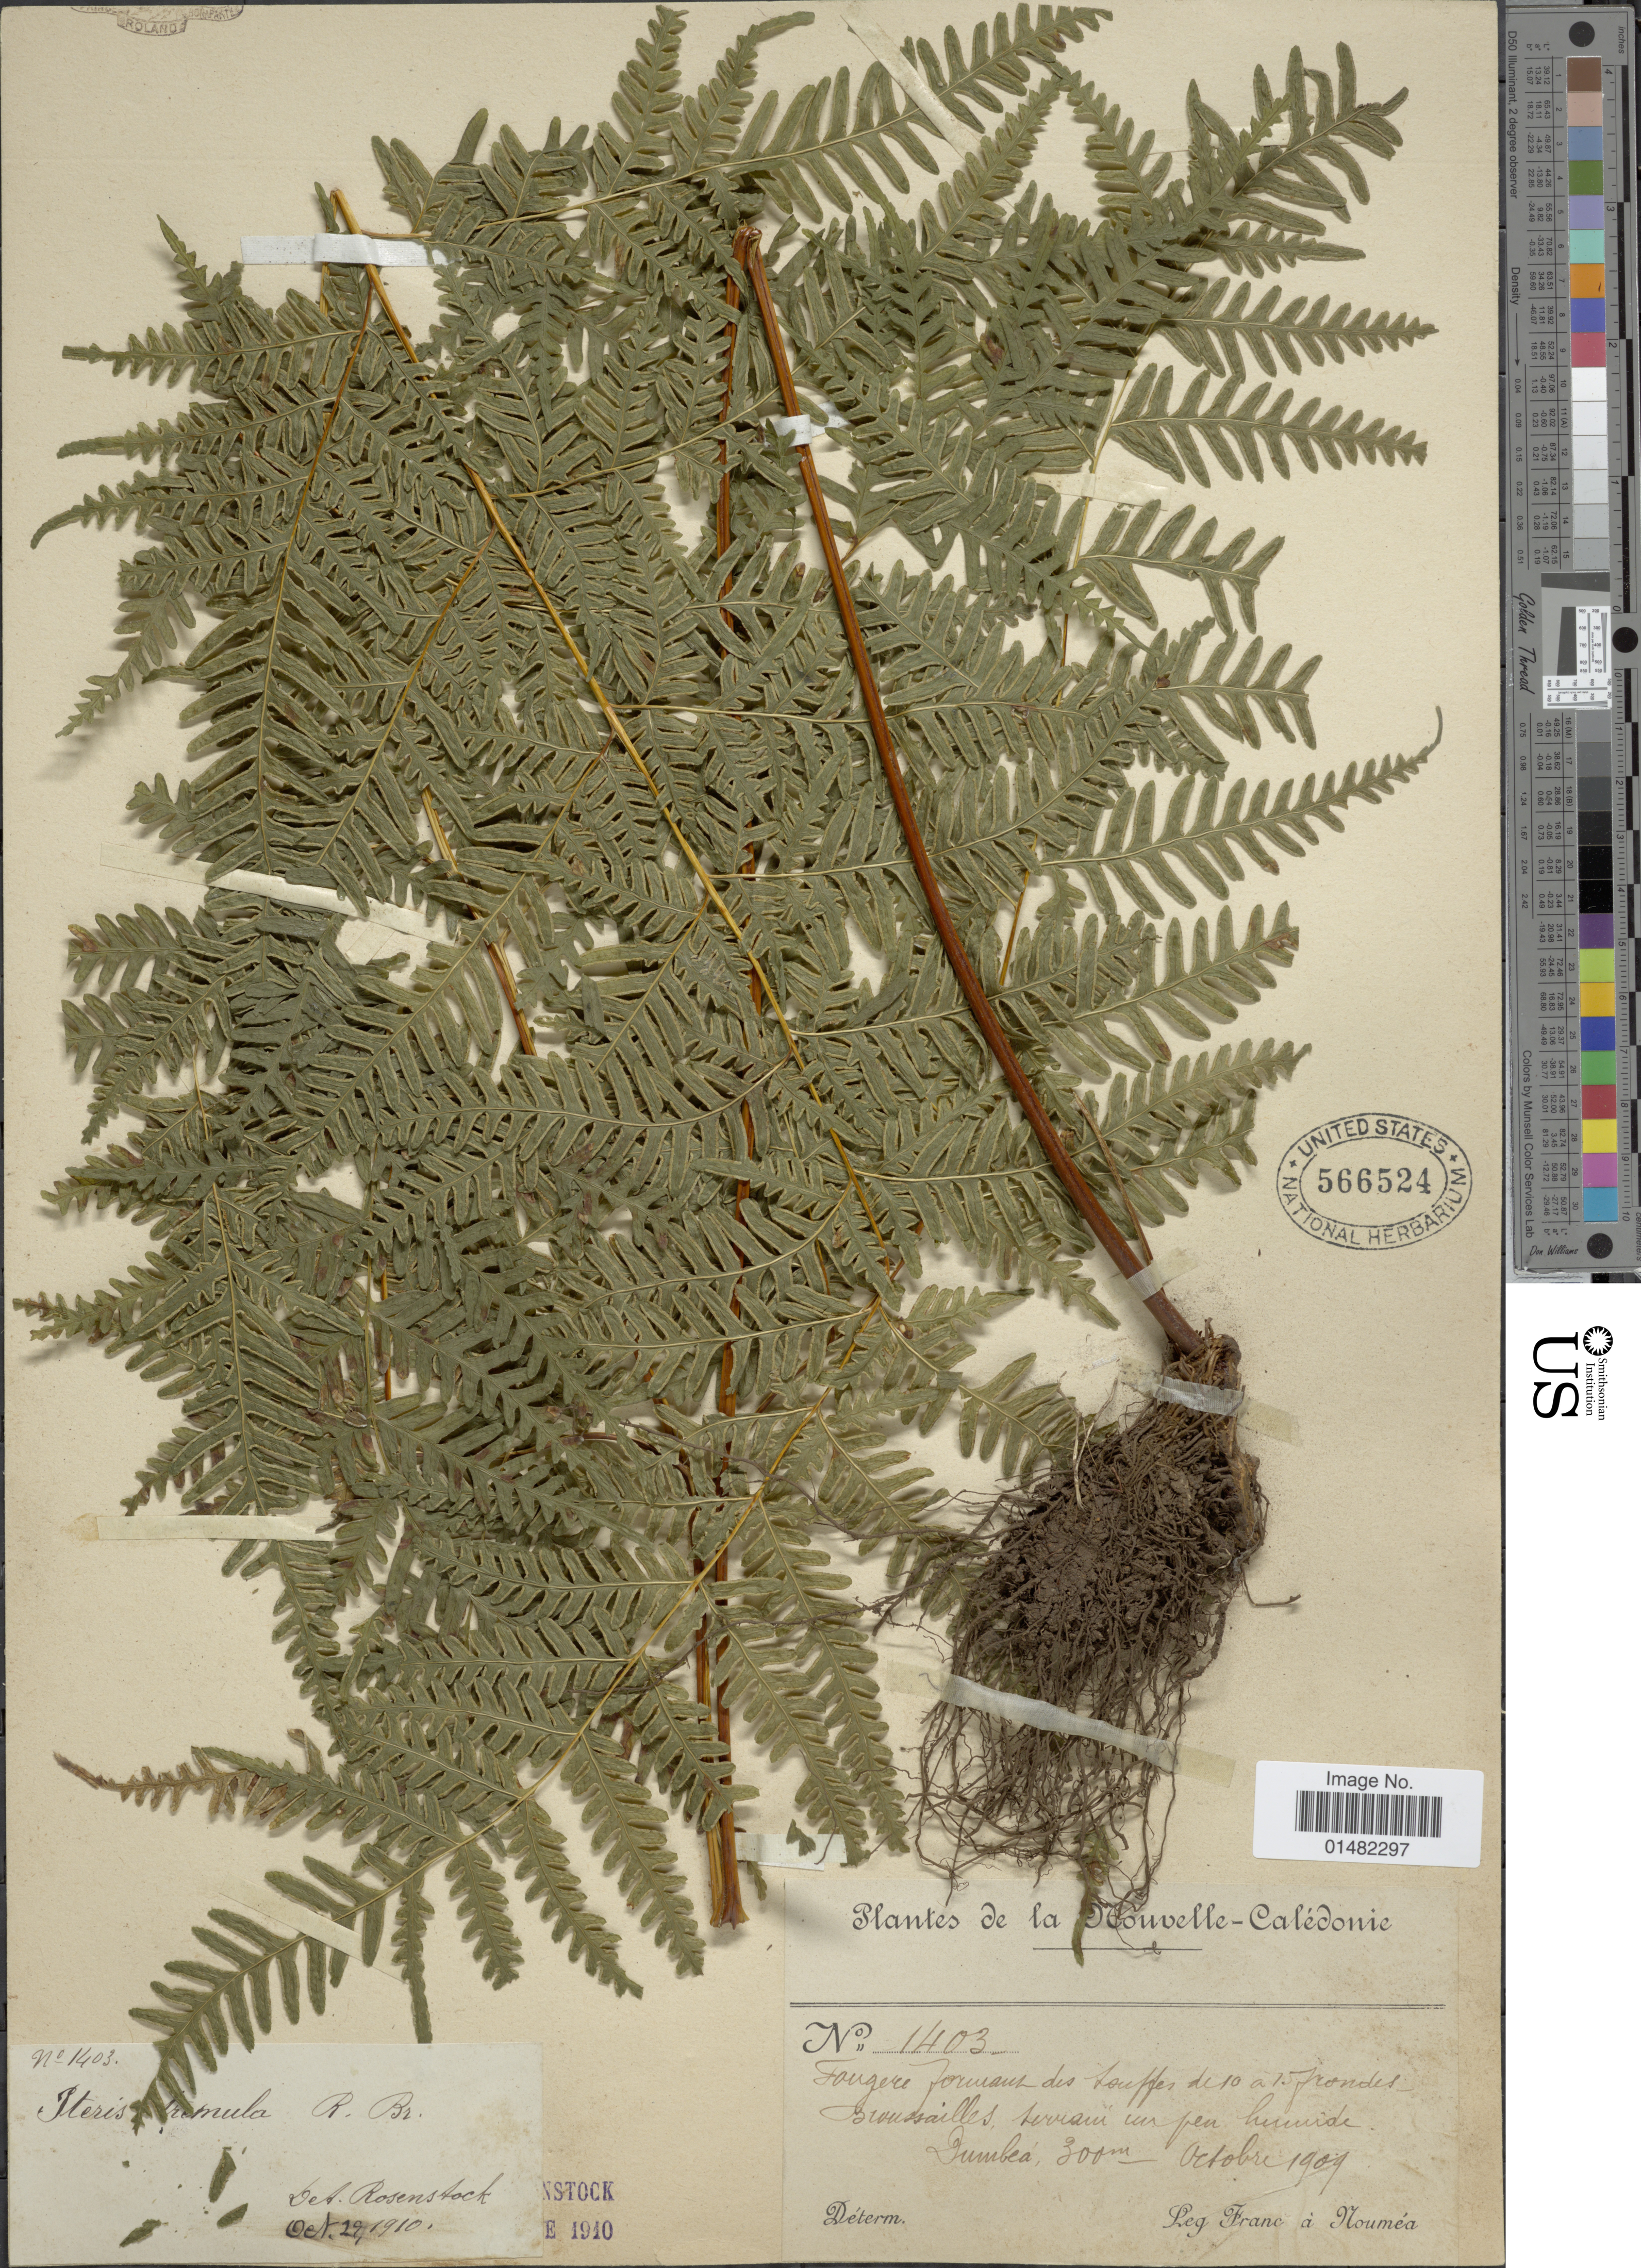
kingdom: Plantae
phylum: Tracheophyta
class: Polypodiopsida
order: Polypodiales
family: Pteridaceae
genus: Pteris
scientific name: Pteris novae-caledoniae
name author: Hook.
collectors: Franc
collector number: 1403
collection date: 1909-10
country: New Caledonia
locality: Broussailles, terrain un peu humide Dumbeá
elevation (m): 300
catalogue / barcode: US 566524